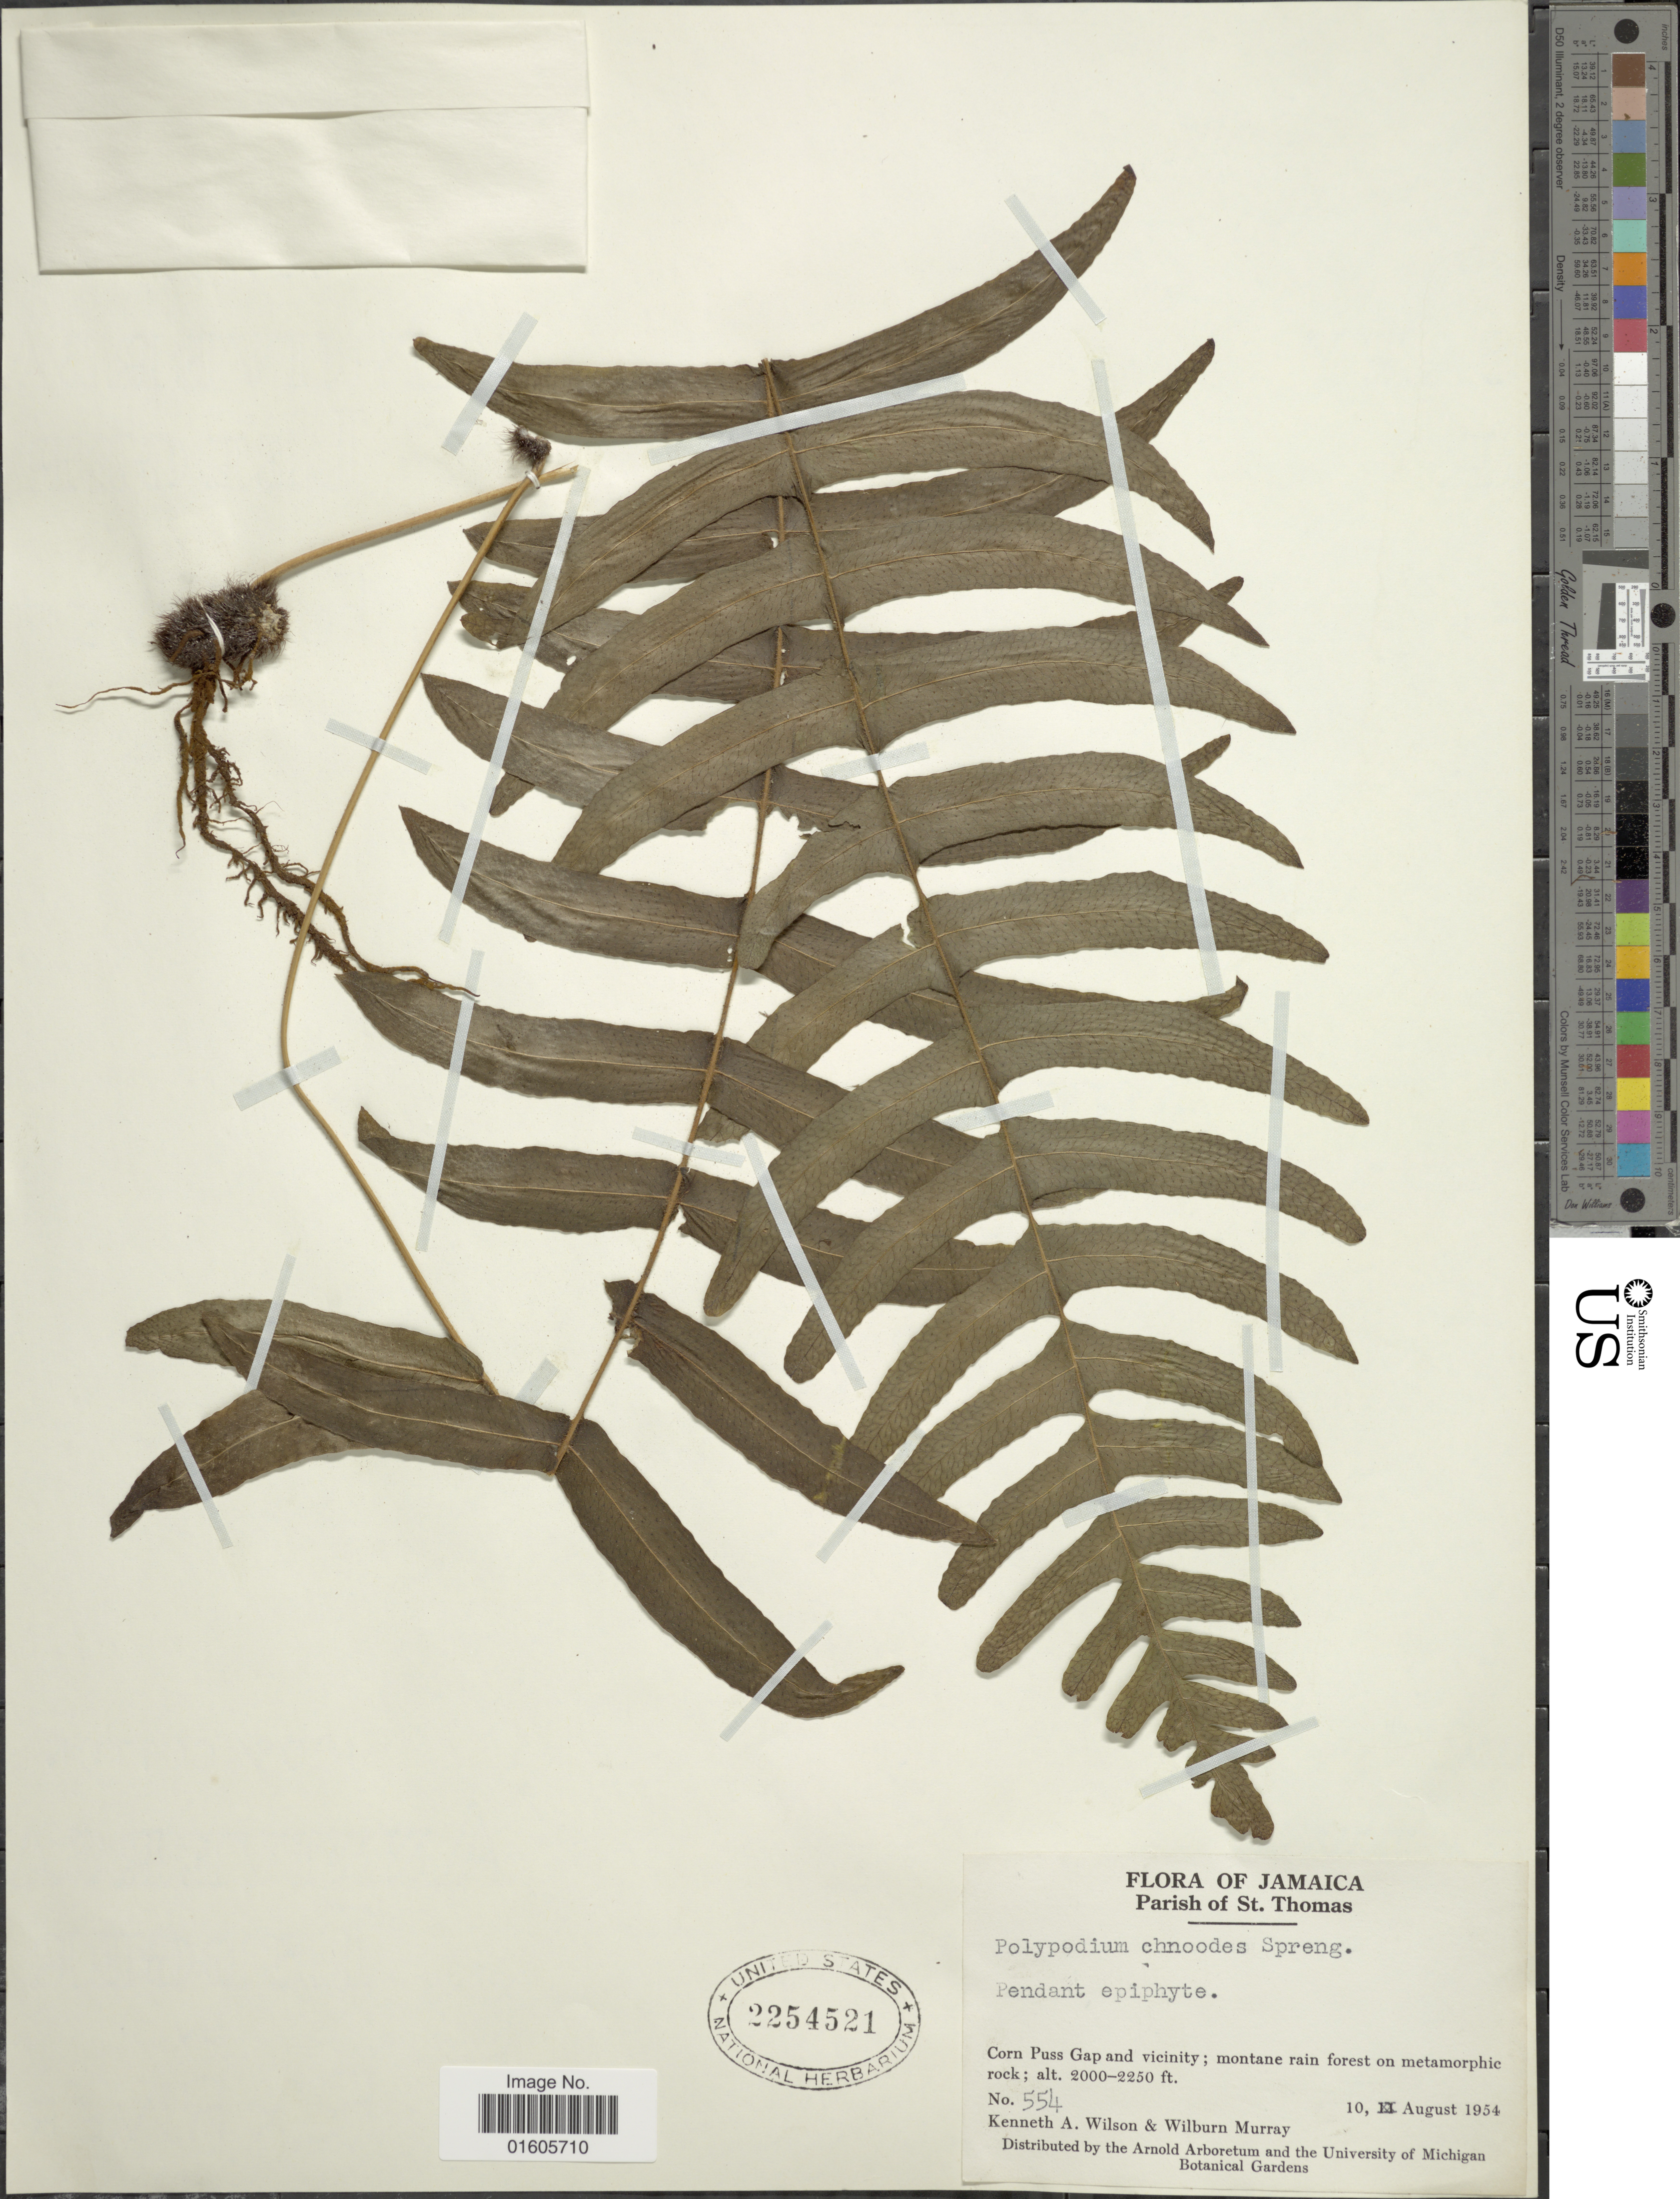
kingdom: Plantae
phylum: Tracheophyta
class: Polypodiopsida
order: Polypodiales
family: Polypodiaceae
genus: Serpocaulon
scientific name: Serpocaulon dissimile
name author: (L.) A.R. Sm.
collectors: K. A. Wilson & W. Murray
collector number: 554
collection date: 1954-08-10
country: Jamaica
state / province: Saint Thomas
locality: Parish of St. Thomas. Corn Puss Gap and vicinity; montane rain forest on metamorphic rock.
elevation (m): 610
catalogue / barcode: US 2254521